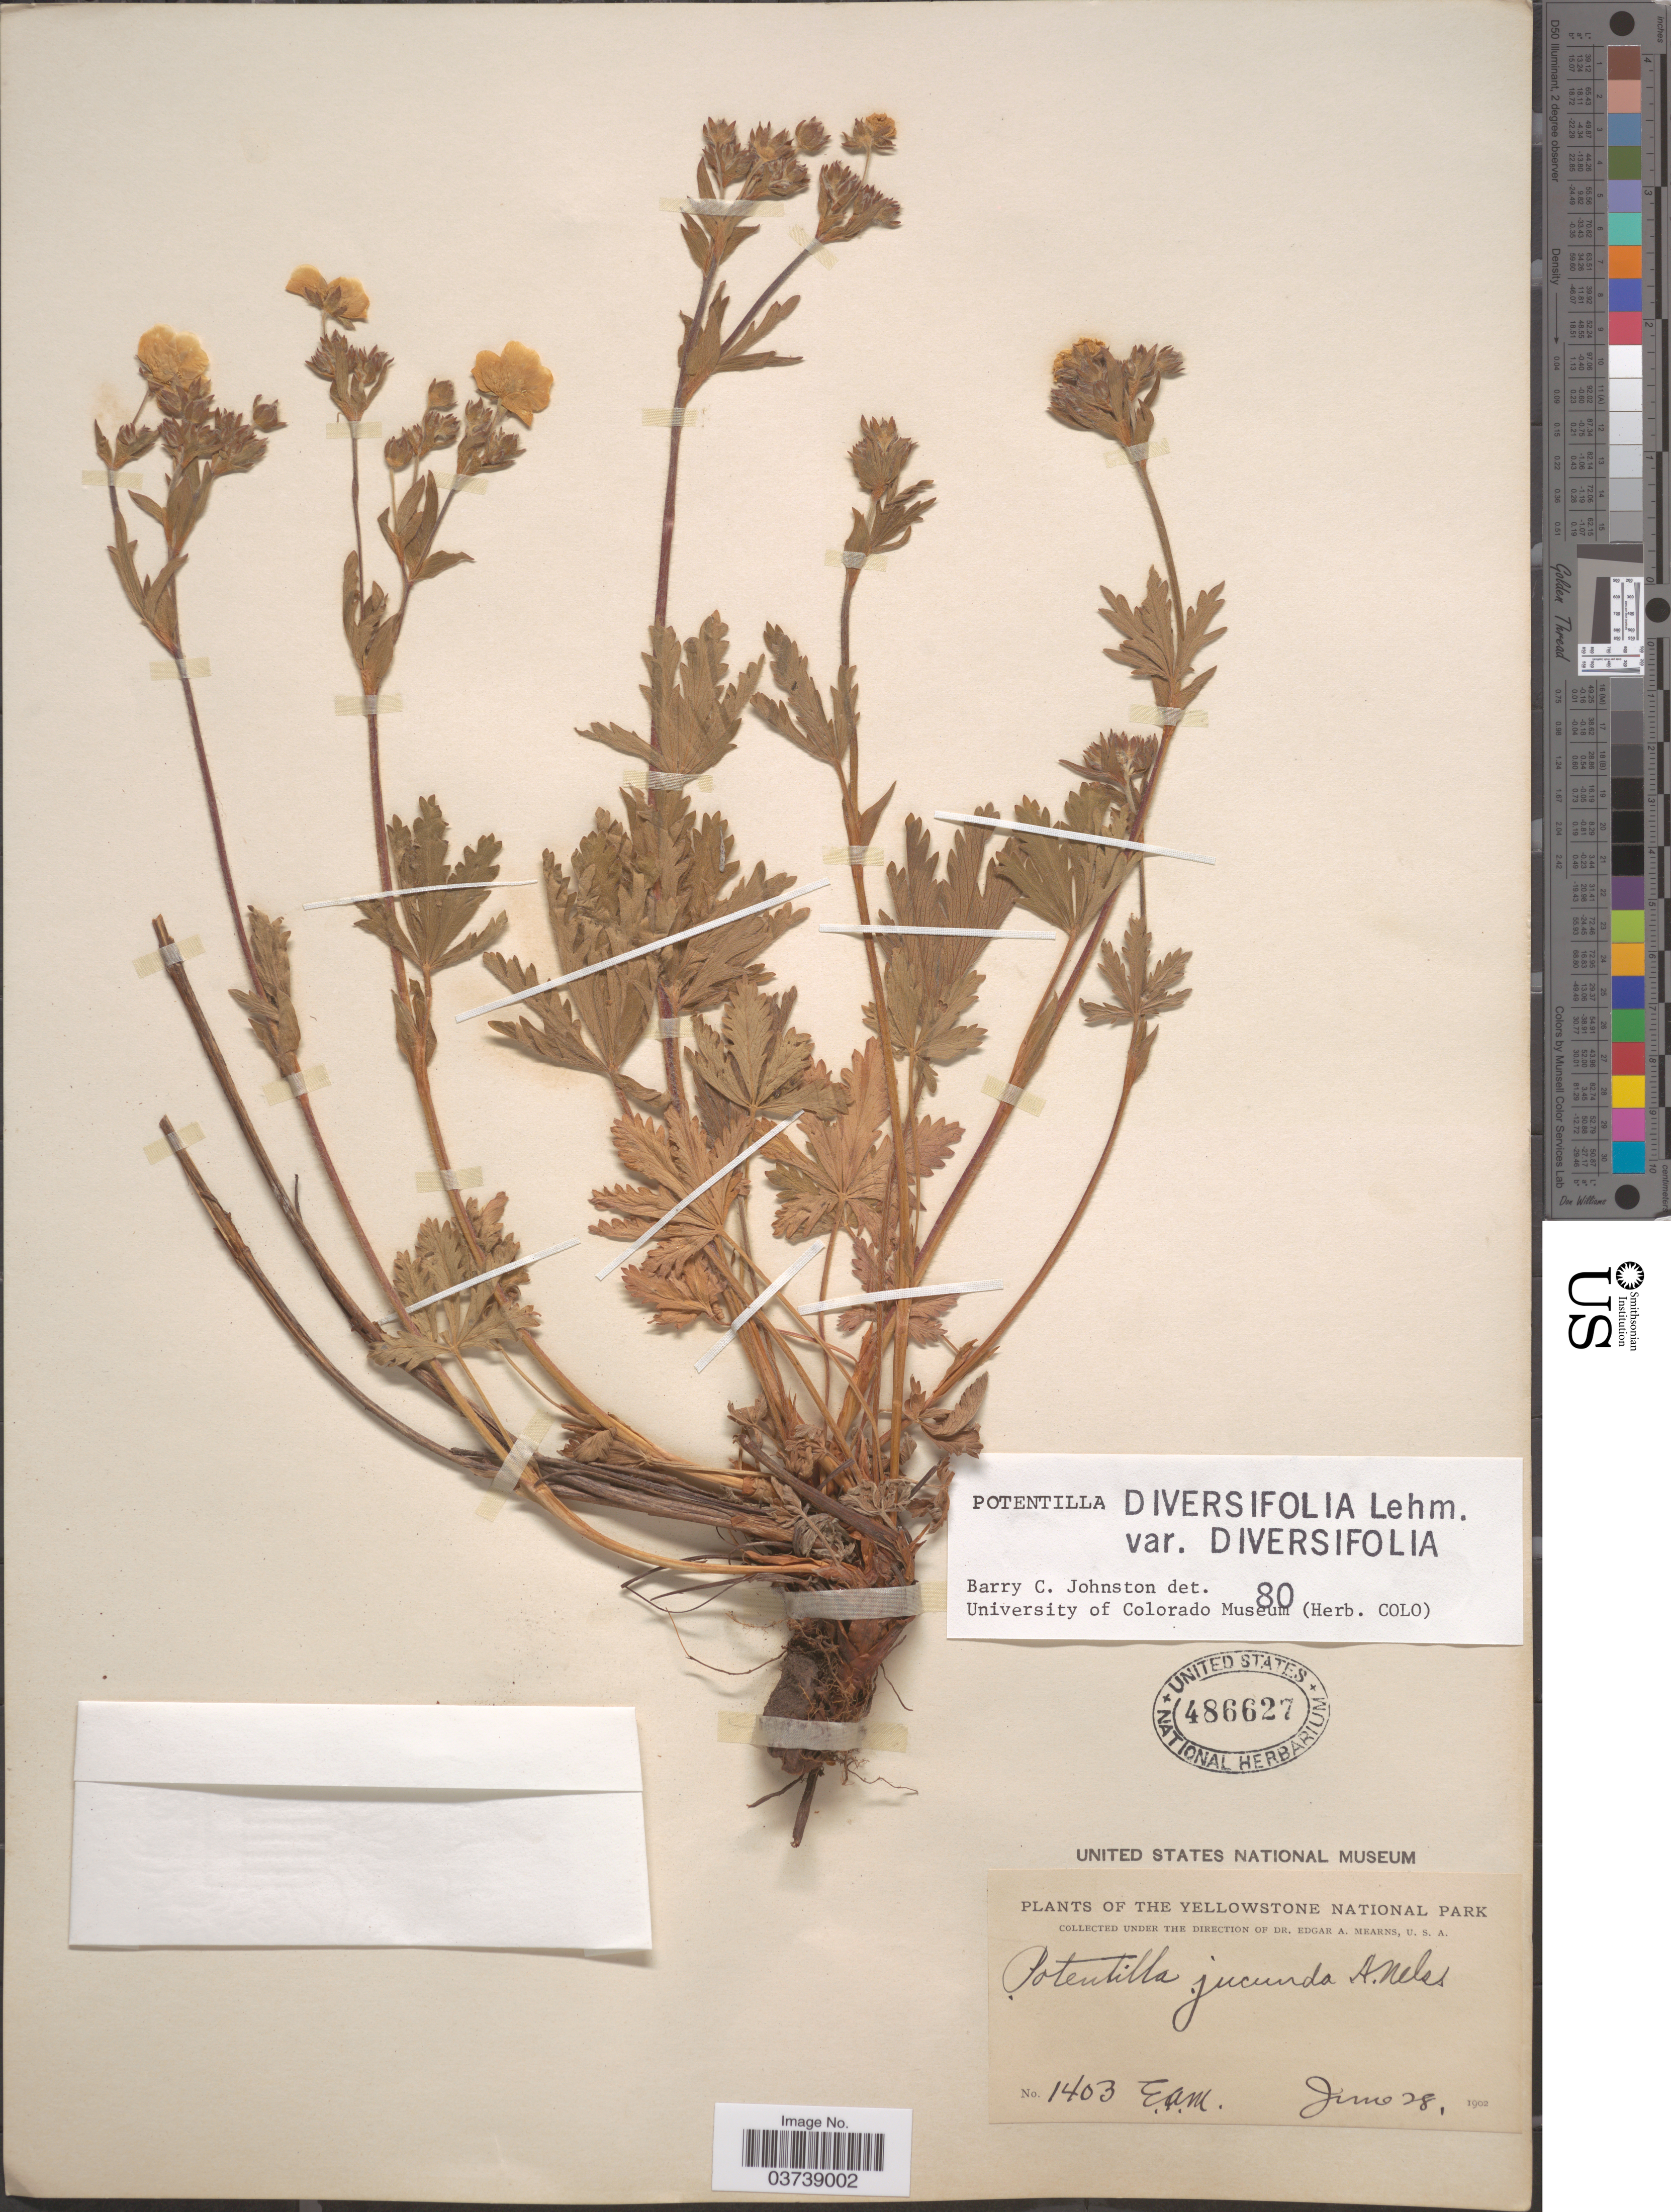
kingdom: Plantae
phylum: Tracheophyta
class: Magnoliopsida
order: Rosales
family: Rosaceae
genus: Potentilla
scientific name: Potentilla diversifolia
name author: Lehm.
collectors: E. A. Mearns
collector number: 1403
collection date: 1902-06-28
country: United States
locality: The Yellowstone National Park.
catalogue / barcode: US 486627